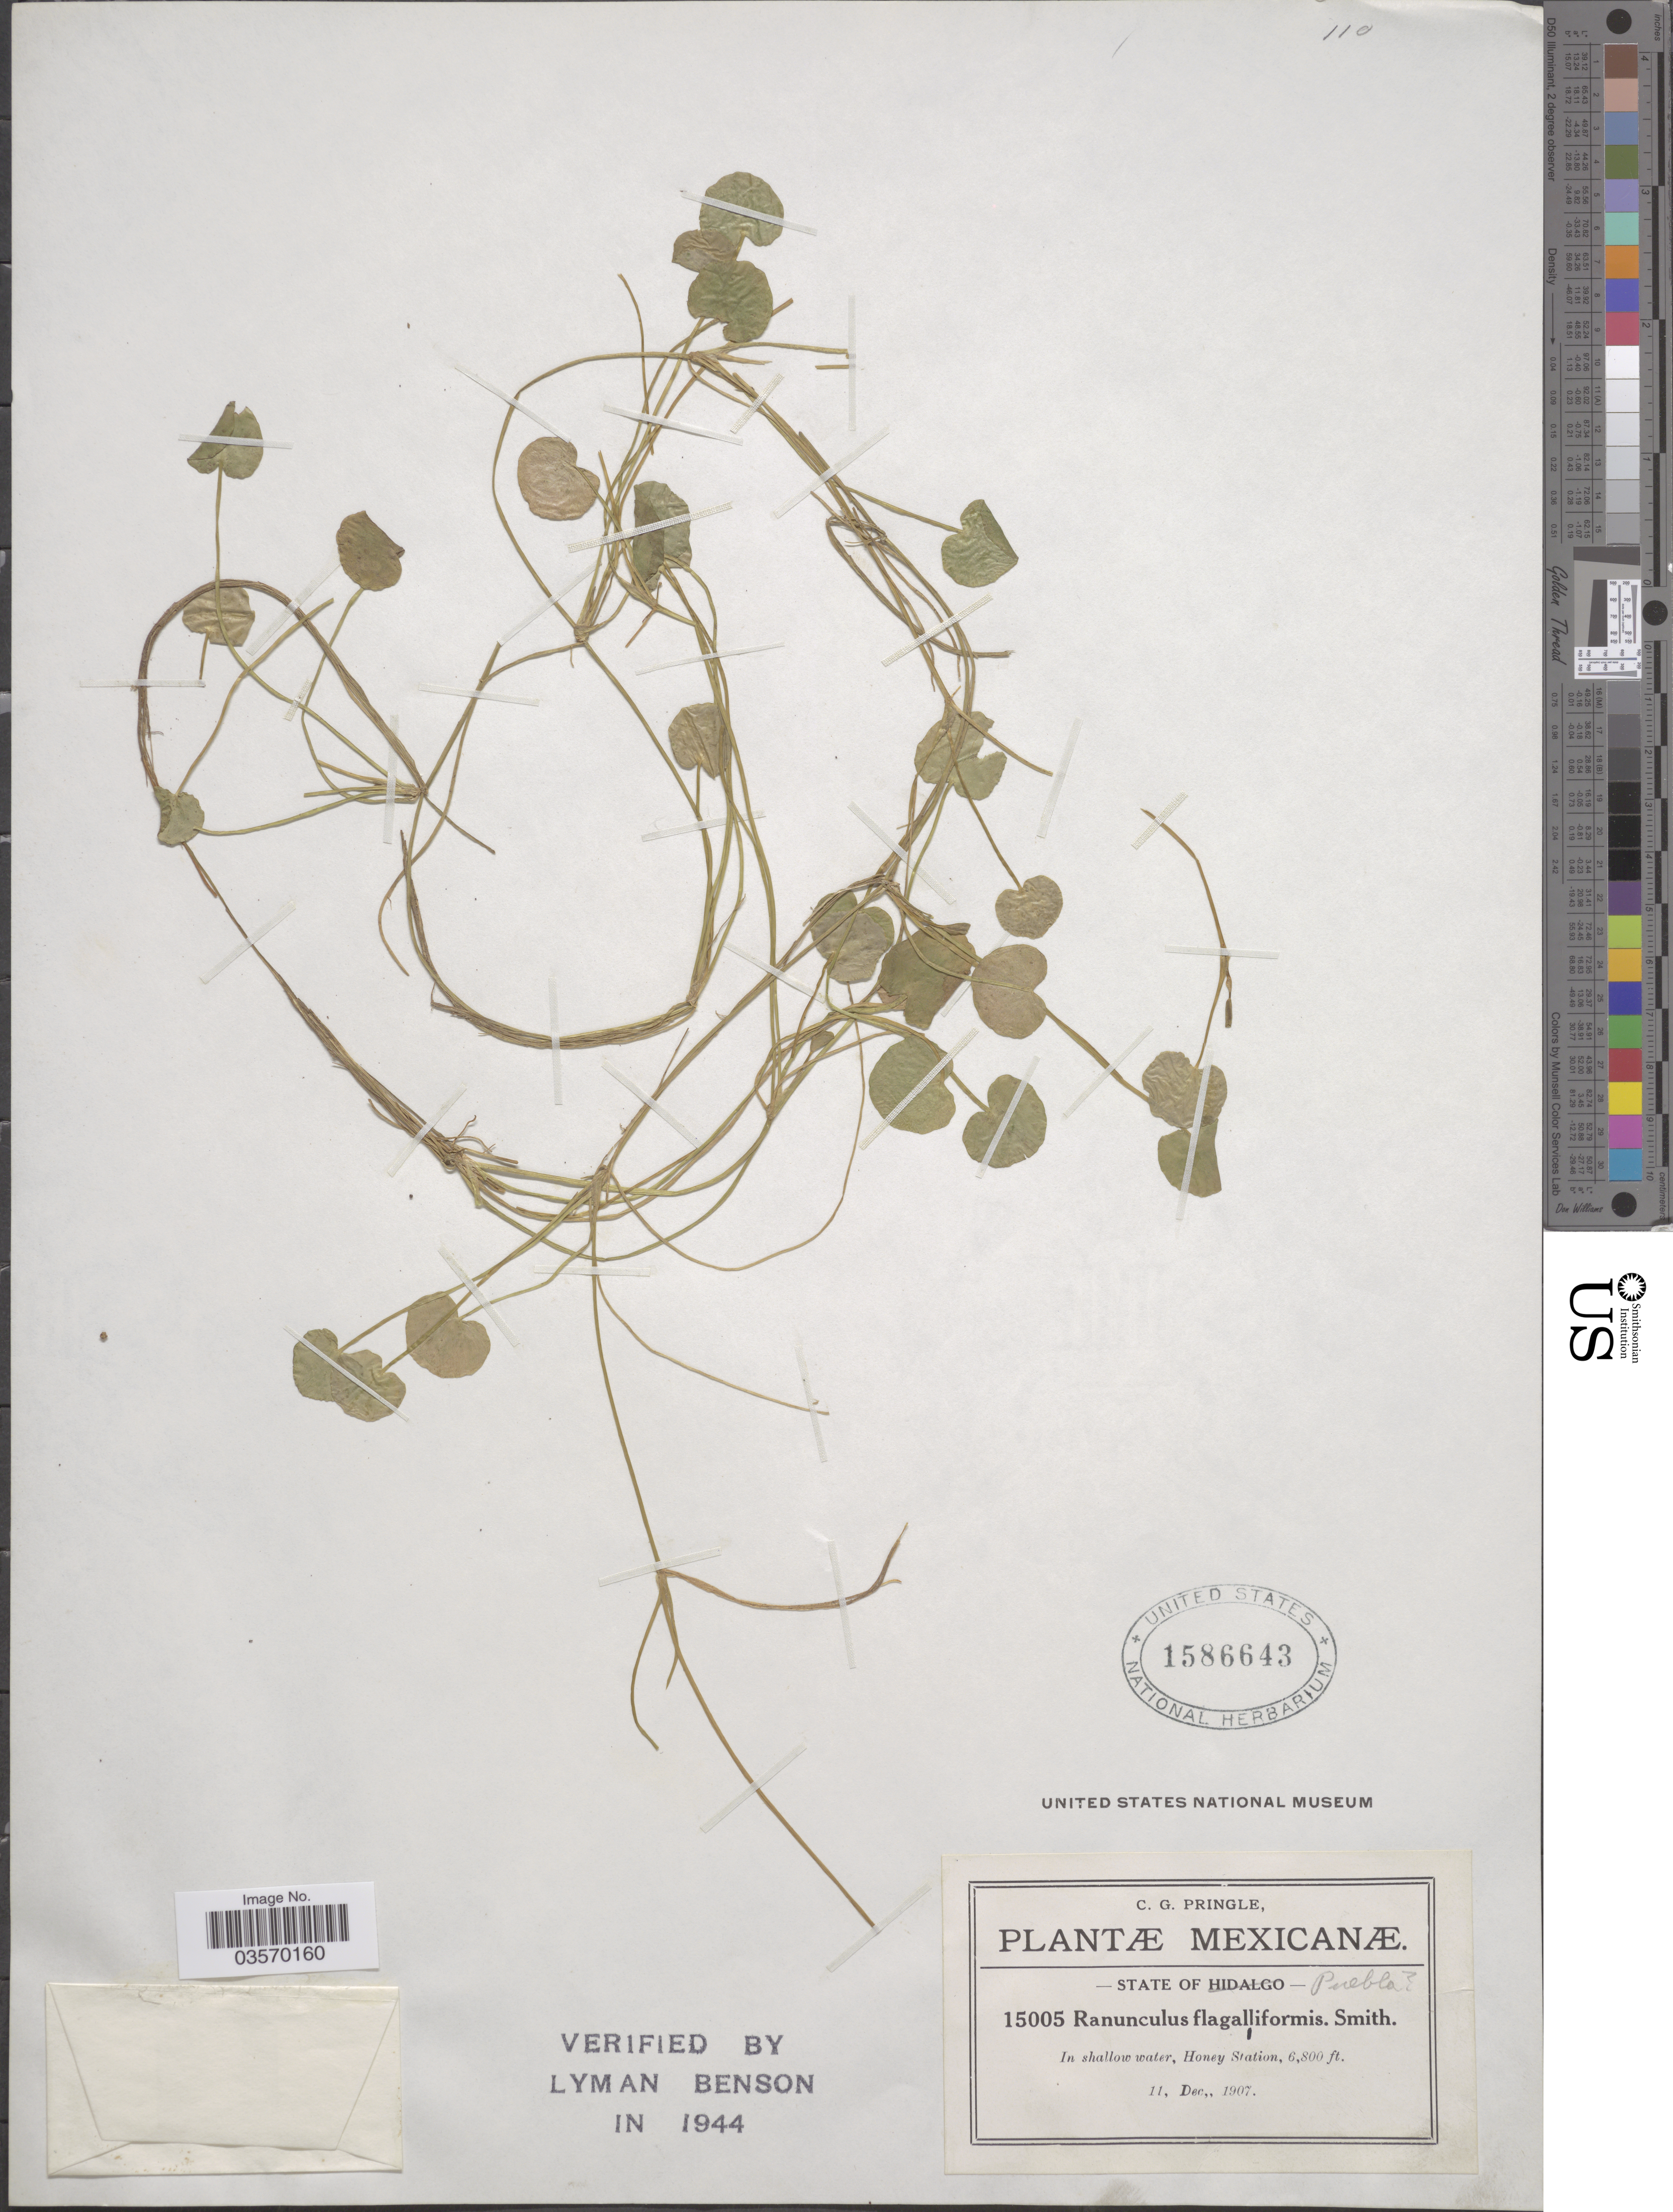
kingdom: Plantae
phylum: Tracheophyta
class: Magnoliopsida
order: Ranunculales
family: Ranunculaceae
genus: Ranunculus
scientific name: Ranunculus flagelliformis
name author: Sm.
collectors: C. G. Pringle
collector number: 15005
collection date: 1907-12-11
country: Mexico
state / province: Puebla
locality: Puebla. In shallow water, Honey Station.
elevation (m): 2073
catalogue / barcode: US 1586643